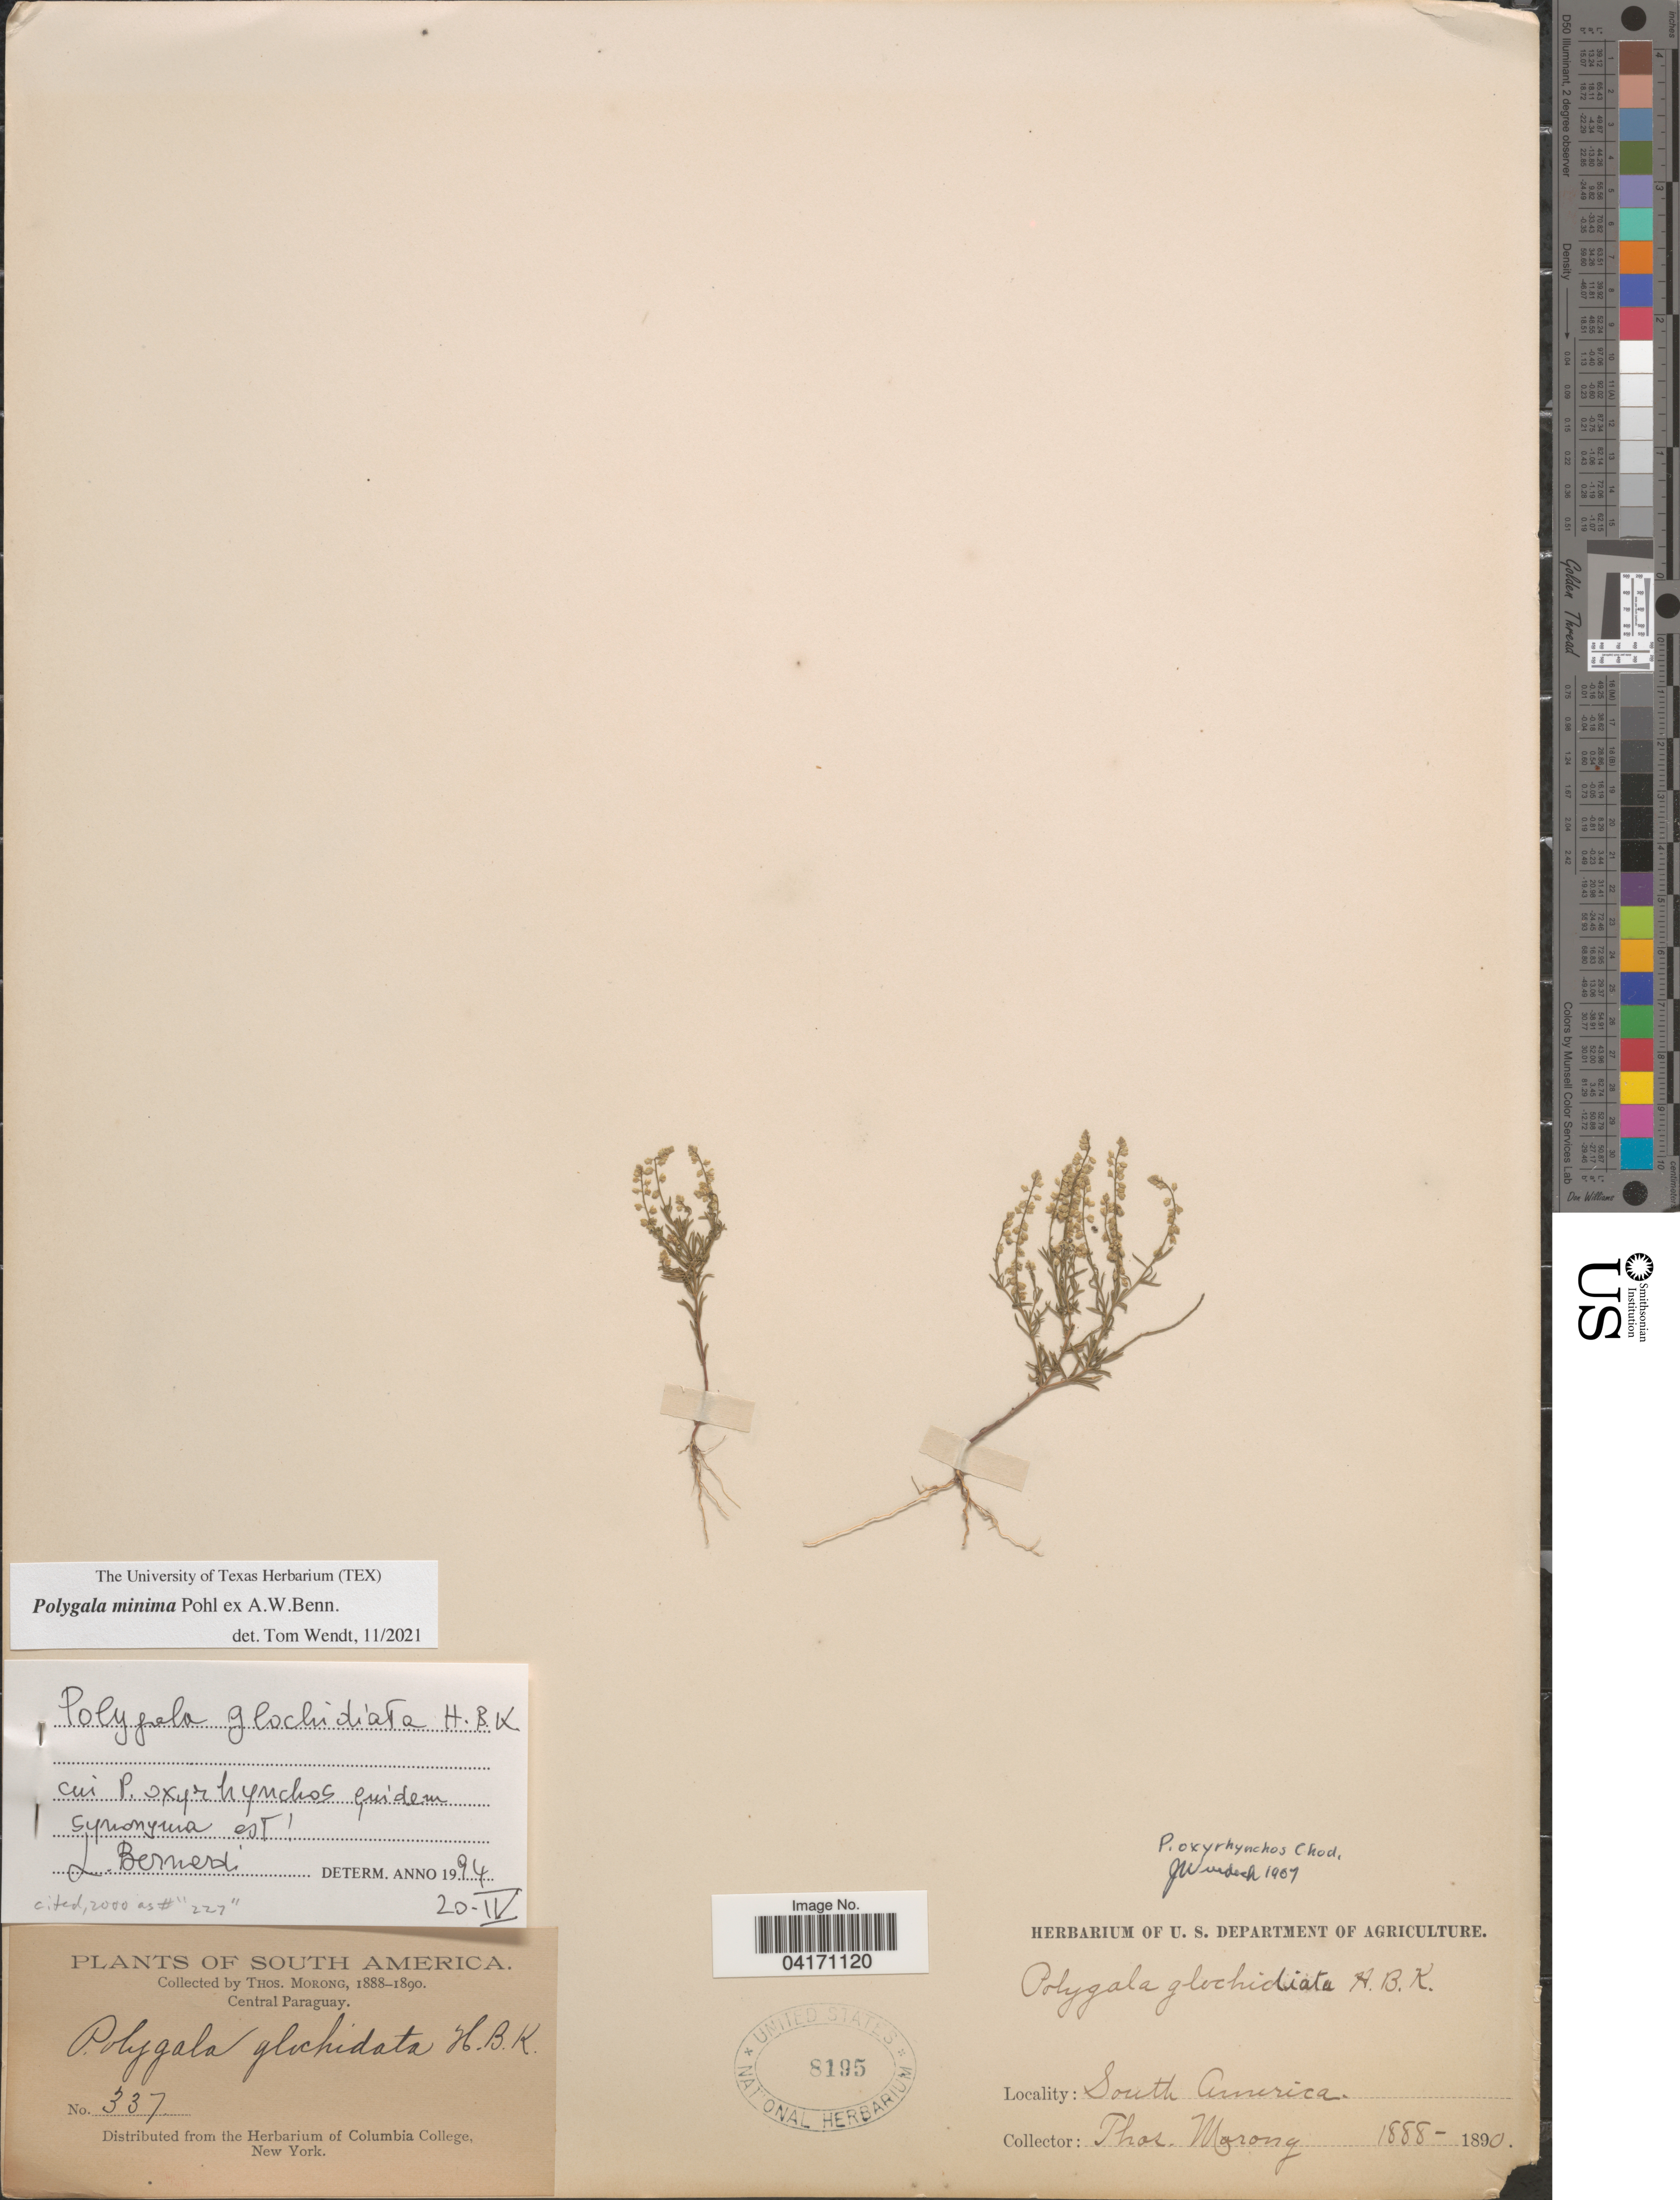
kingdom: Plantae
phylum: Tracheophyta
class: Magnoliopsida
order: Fabales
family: Polygalaceae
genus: Polygala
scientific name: Polygala minima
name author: Pohl ex A.W. Benn.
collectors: ex herb. T. Morong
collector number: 337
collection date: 1888/1890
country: Paraguay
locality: Central Paraguay.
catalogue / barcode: US 8195